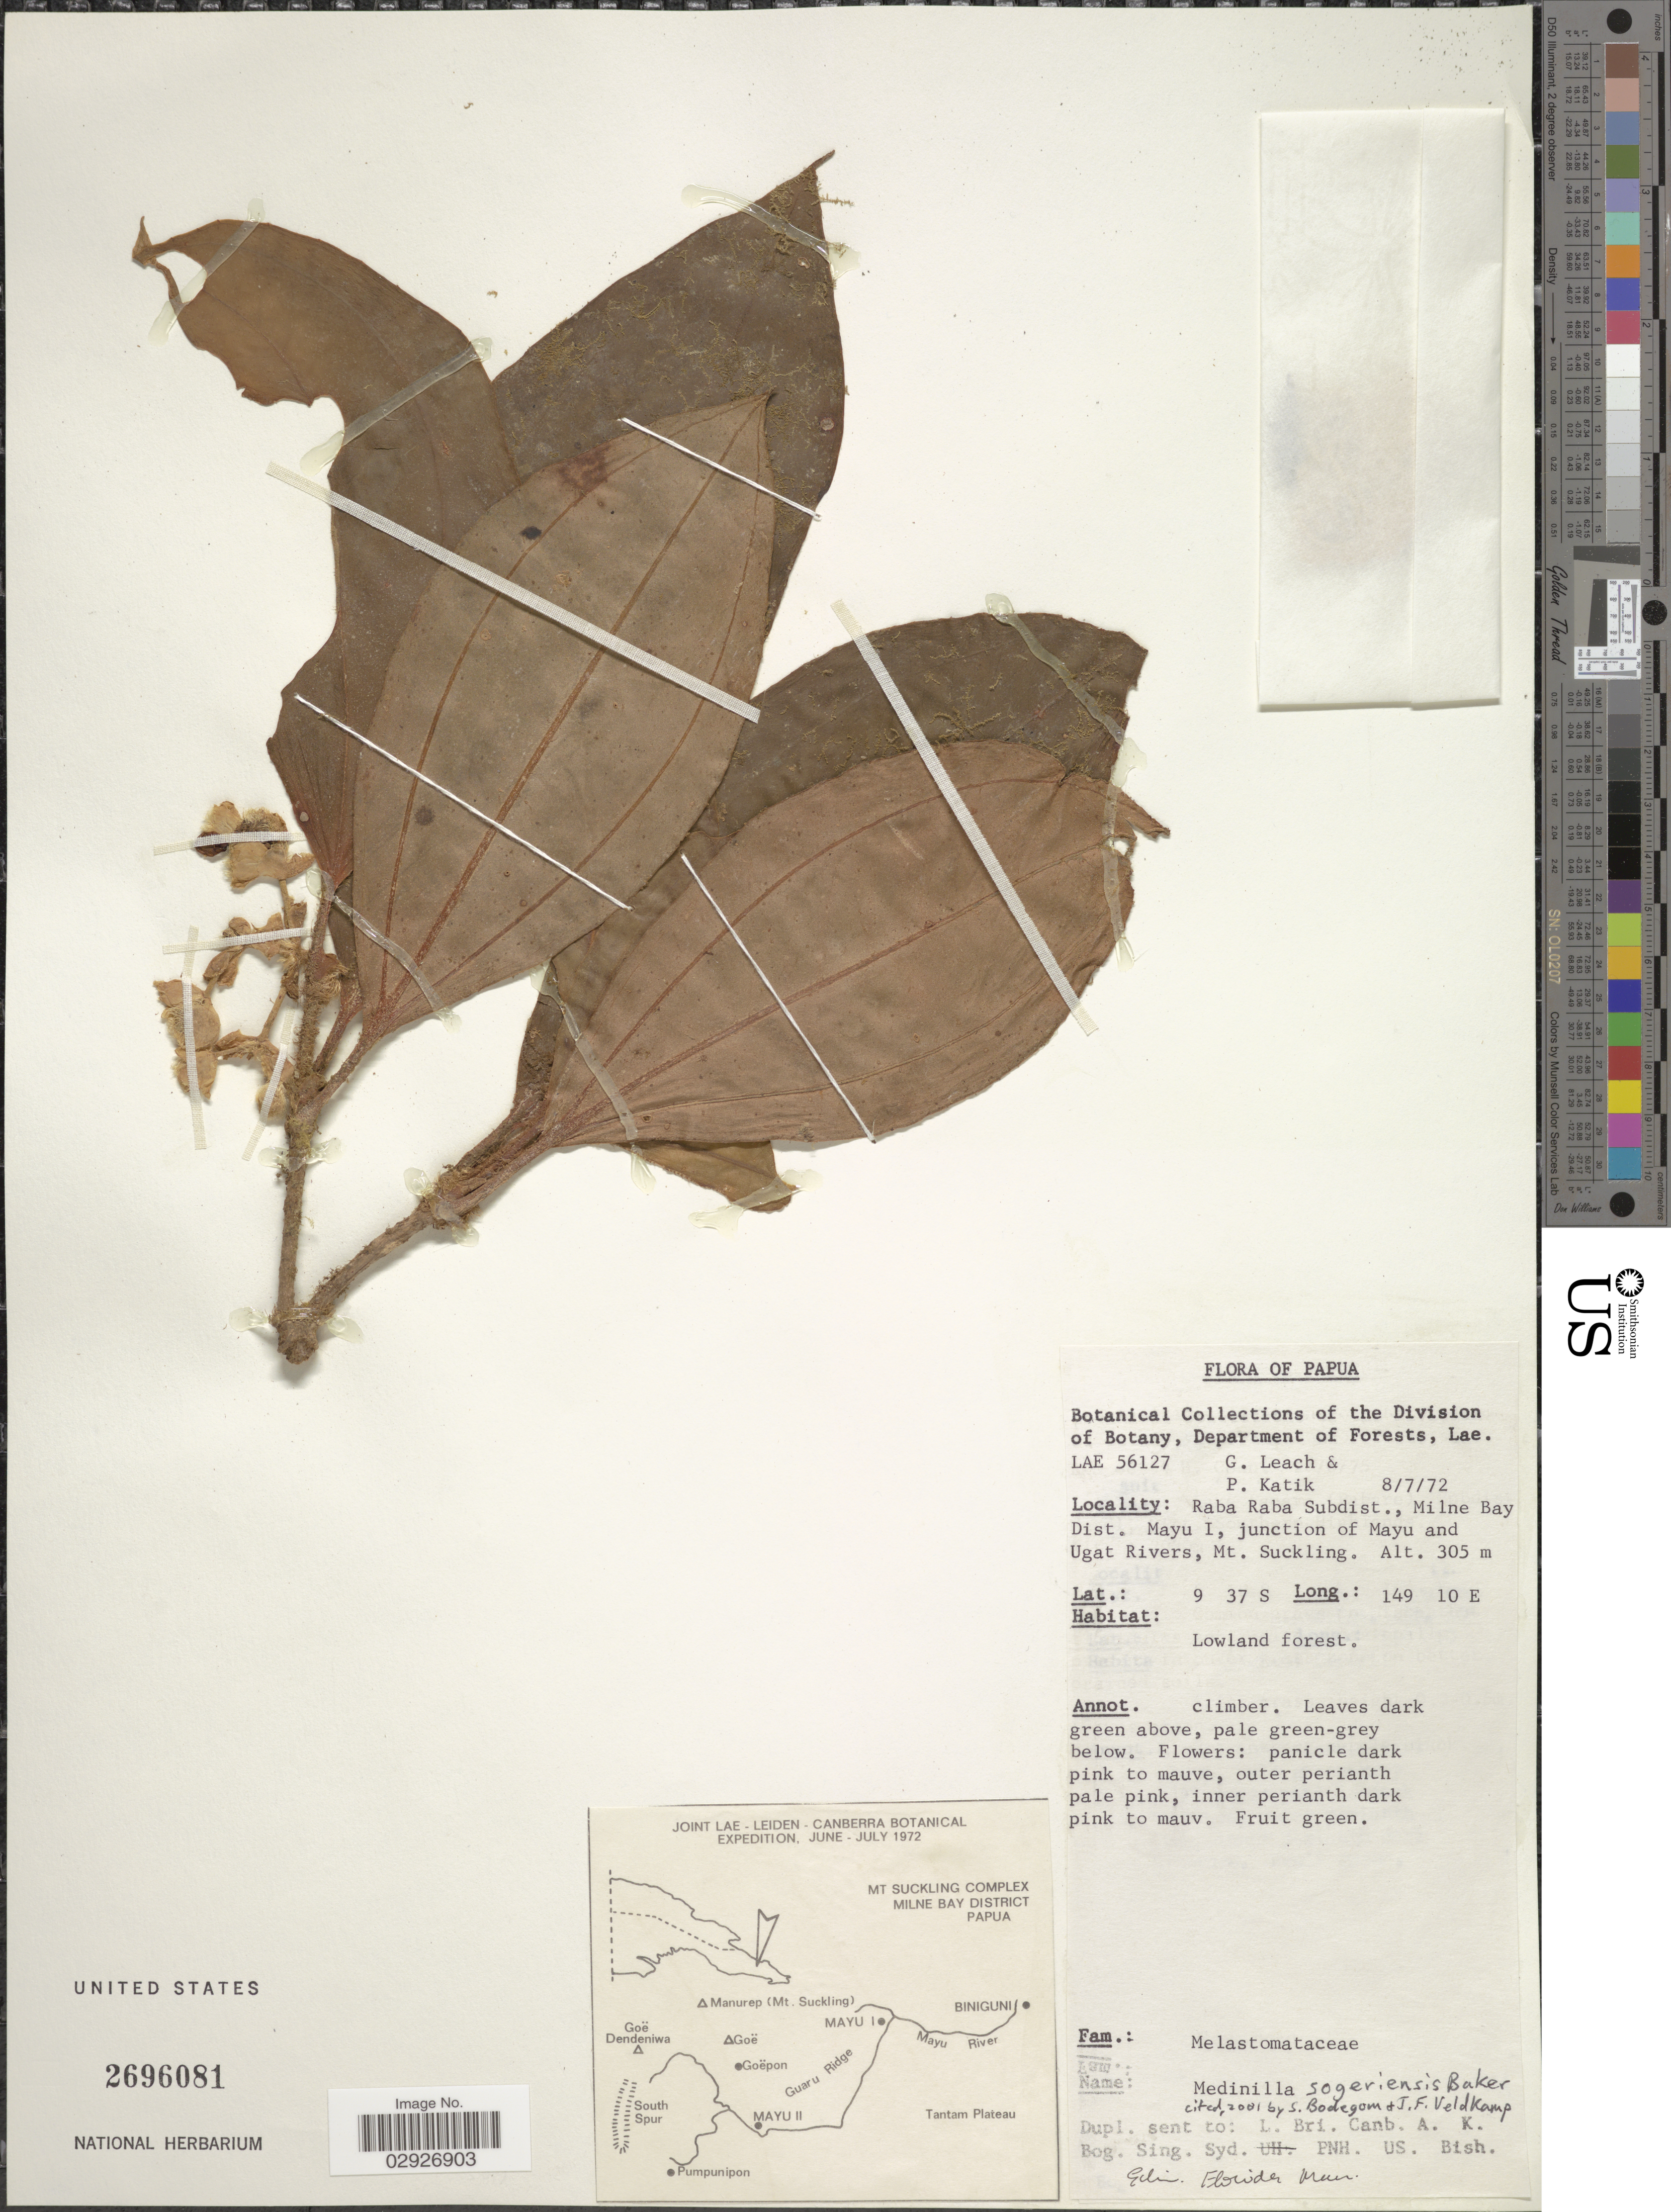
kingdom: Plantae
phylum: Tracheophyta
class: Magnoliopsida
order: Myrtales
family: Melastomataceae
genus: Medinilla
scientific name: Medinilla sogeriensis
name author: Baker f.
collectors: G. Leach & P. Katik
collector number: LAE56127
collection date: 1972-07-08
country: Papua New Guinea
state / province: Milne Bay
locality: Raba Raba Subdist., Milne Bay Dist. Mayu I, junction of Mayu and Ugat Rivers, Mt. Suckling.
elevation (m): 305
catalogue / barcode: US 2696081